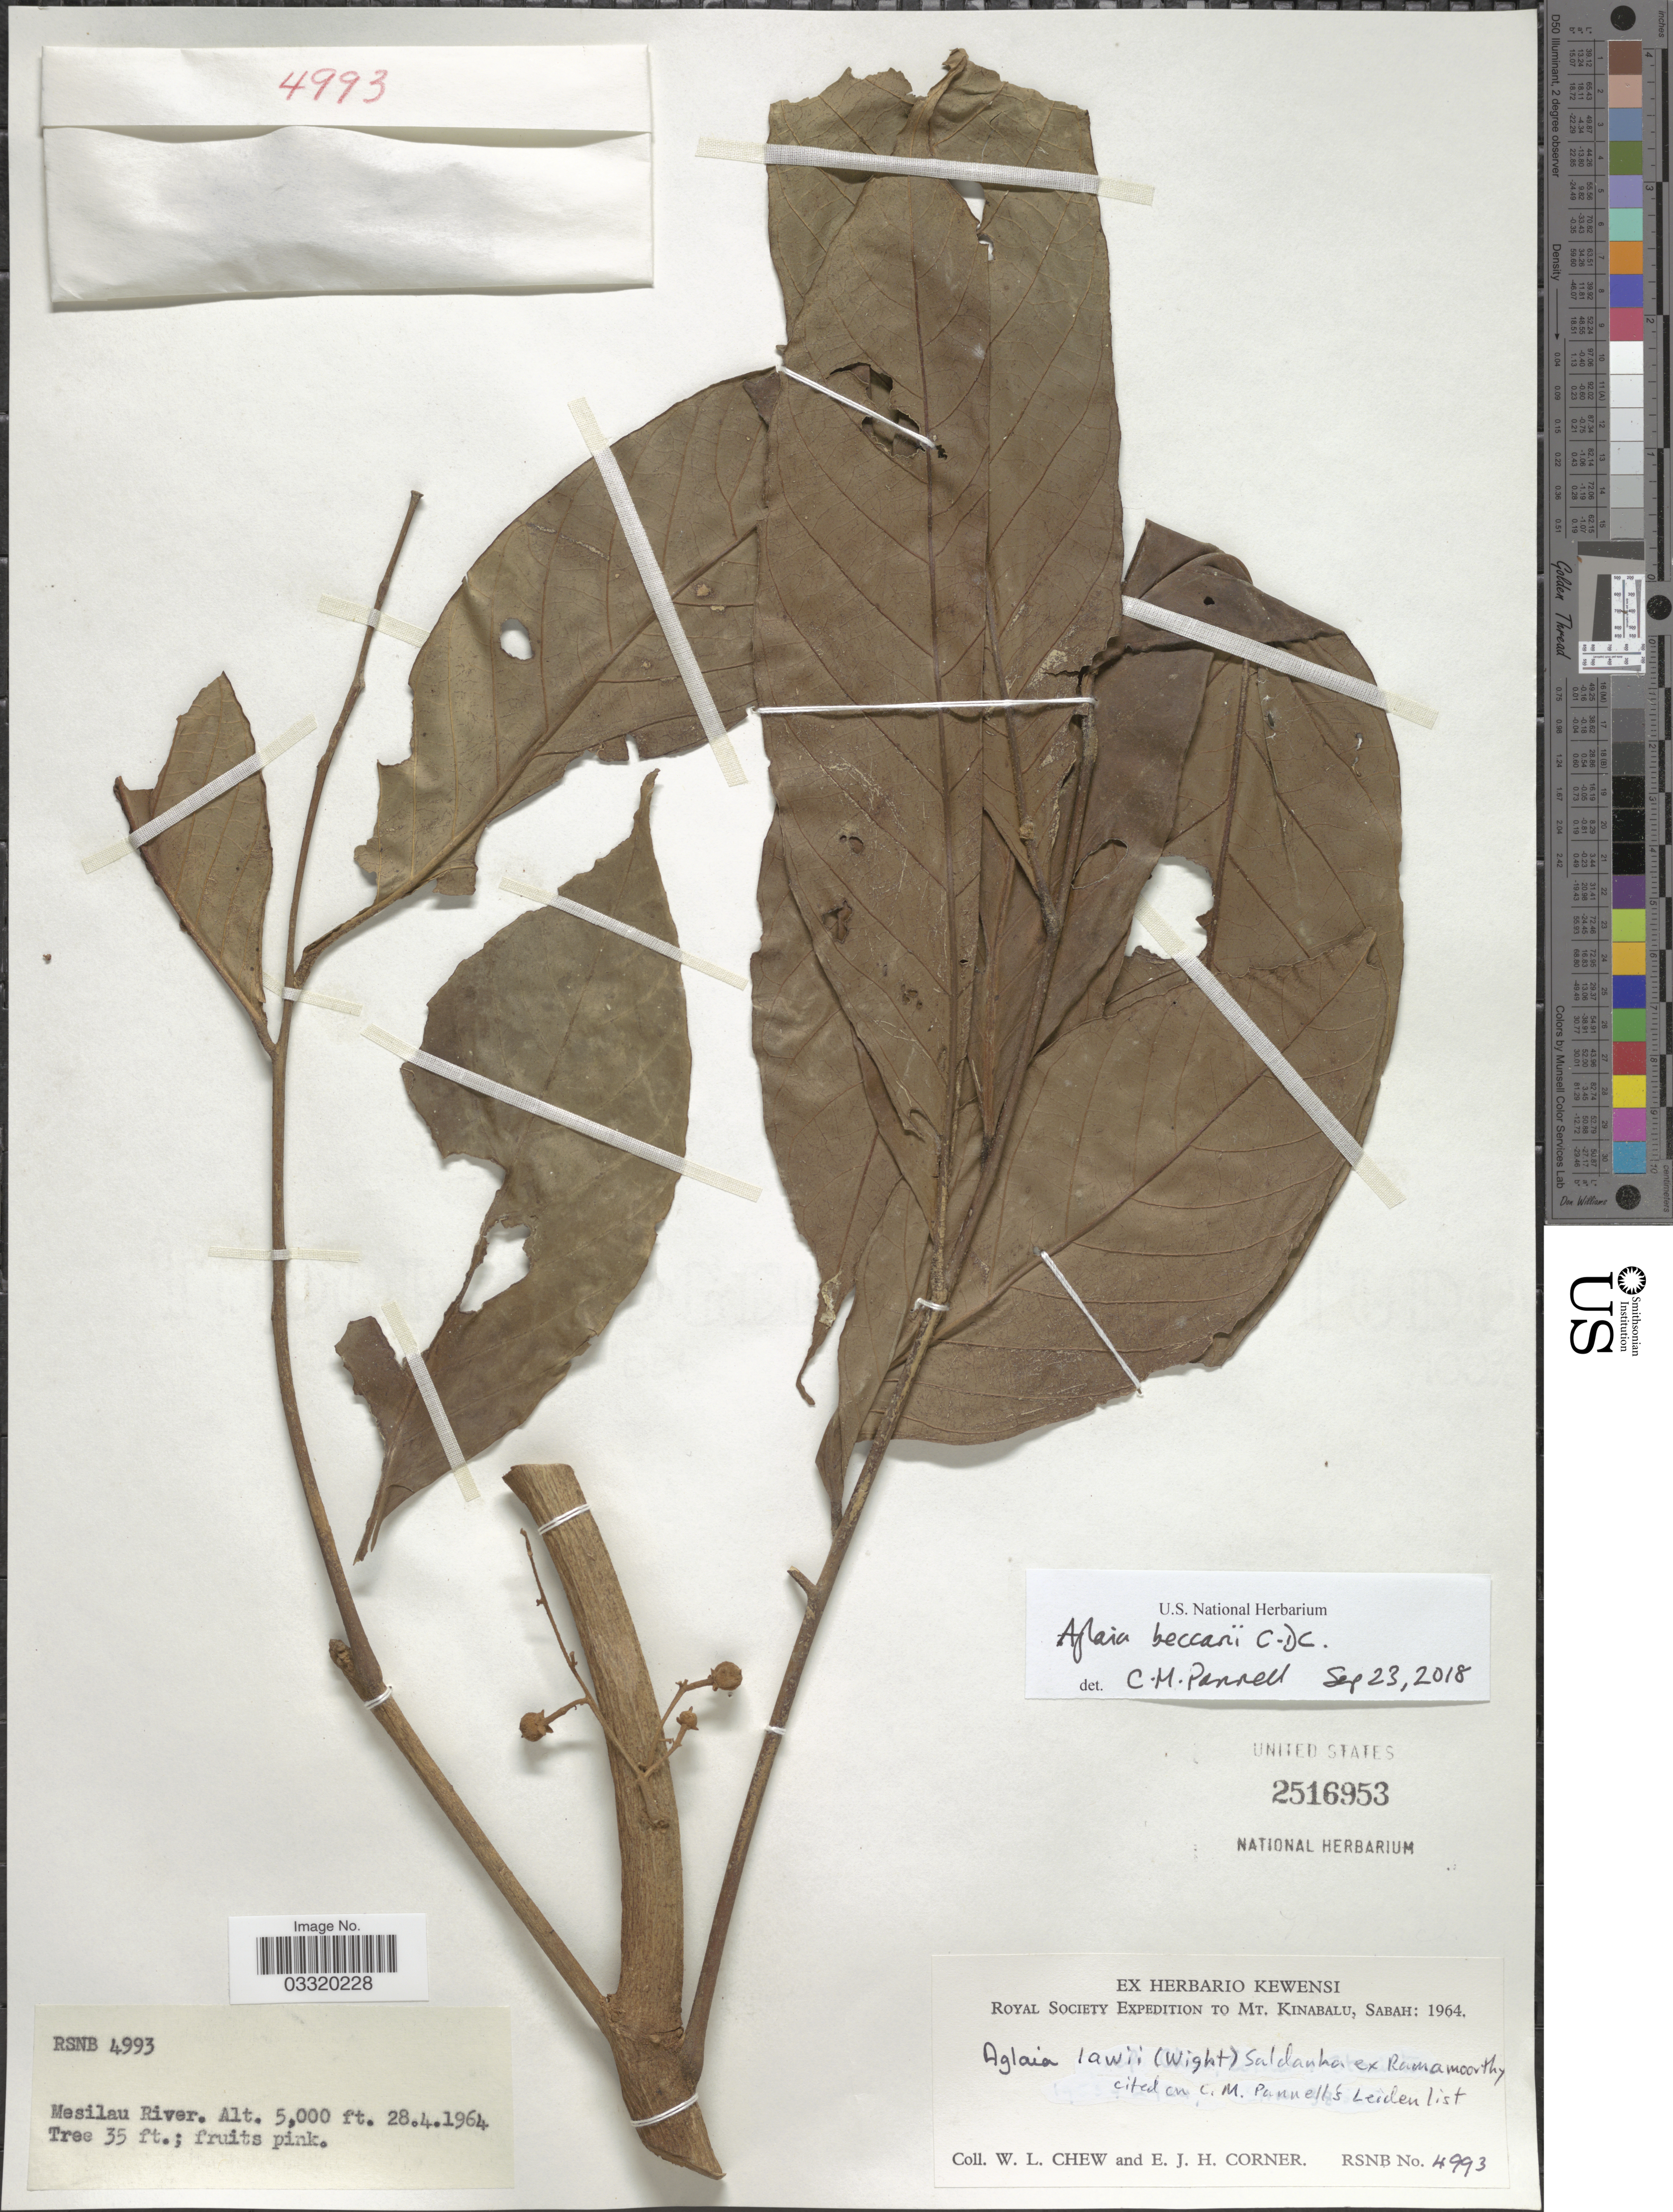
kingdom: Plantae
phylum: Tracheophyta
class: Magnoliopsida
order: Sapindales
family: Meliaceae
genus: Aglaia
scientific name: Aglaia beccarii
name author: C. DC.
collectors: W. Chew & E. Corner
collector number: RSNB4993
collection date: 1964-04-28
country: Malaysia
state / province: Sabah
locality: Mesilau River. Mt. Kinabalu.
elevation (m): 1524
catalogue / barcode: US 2516953